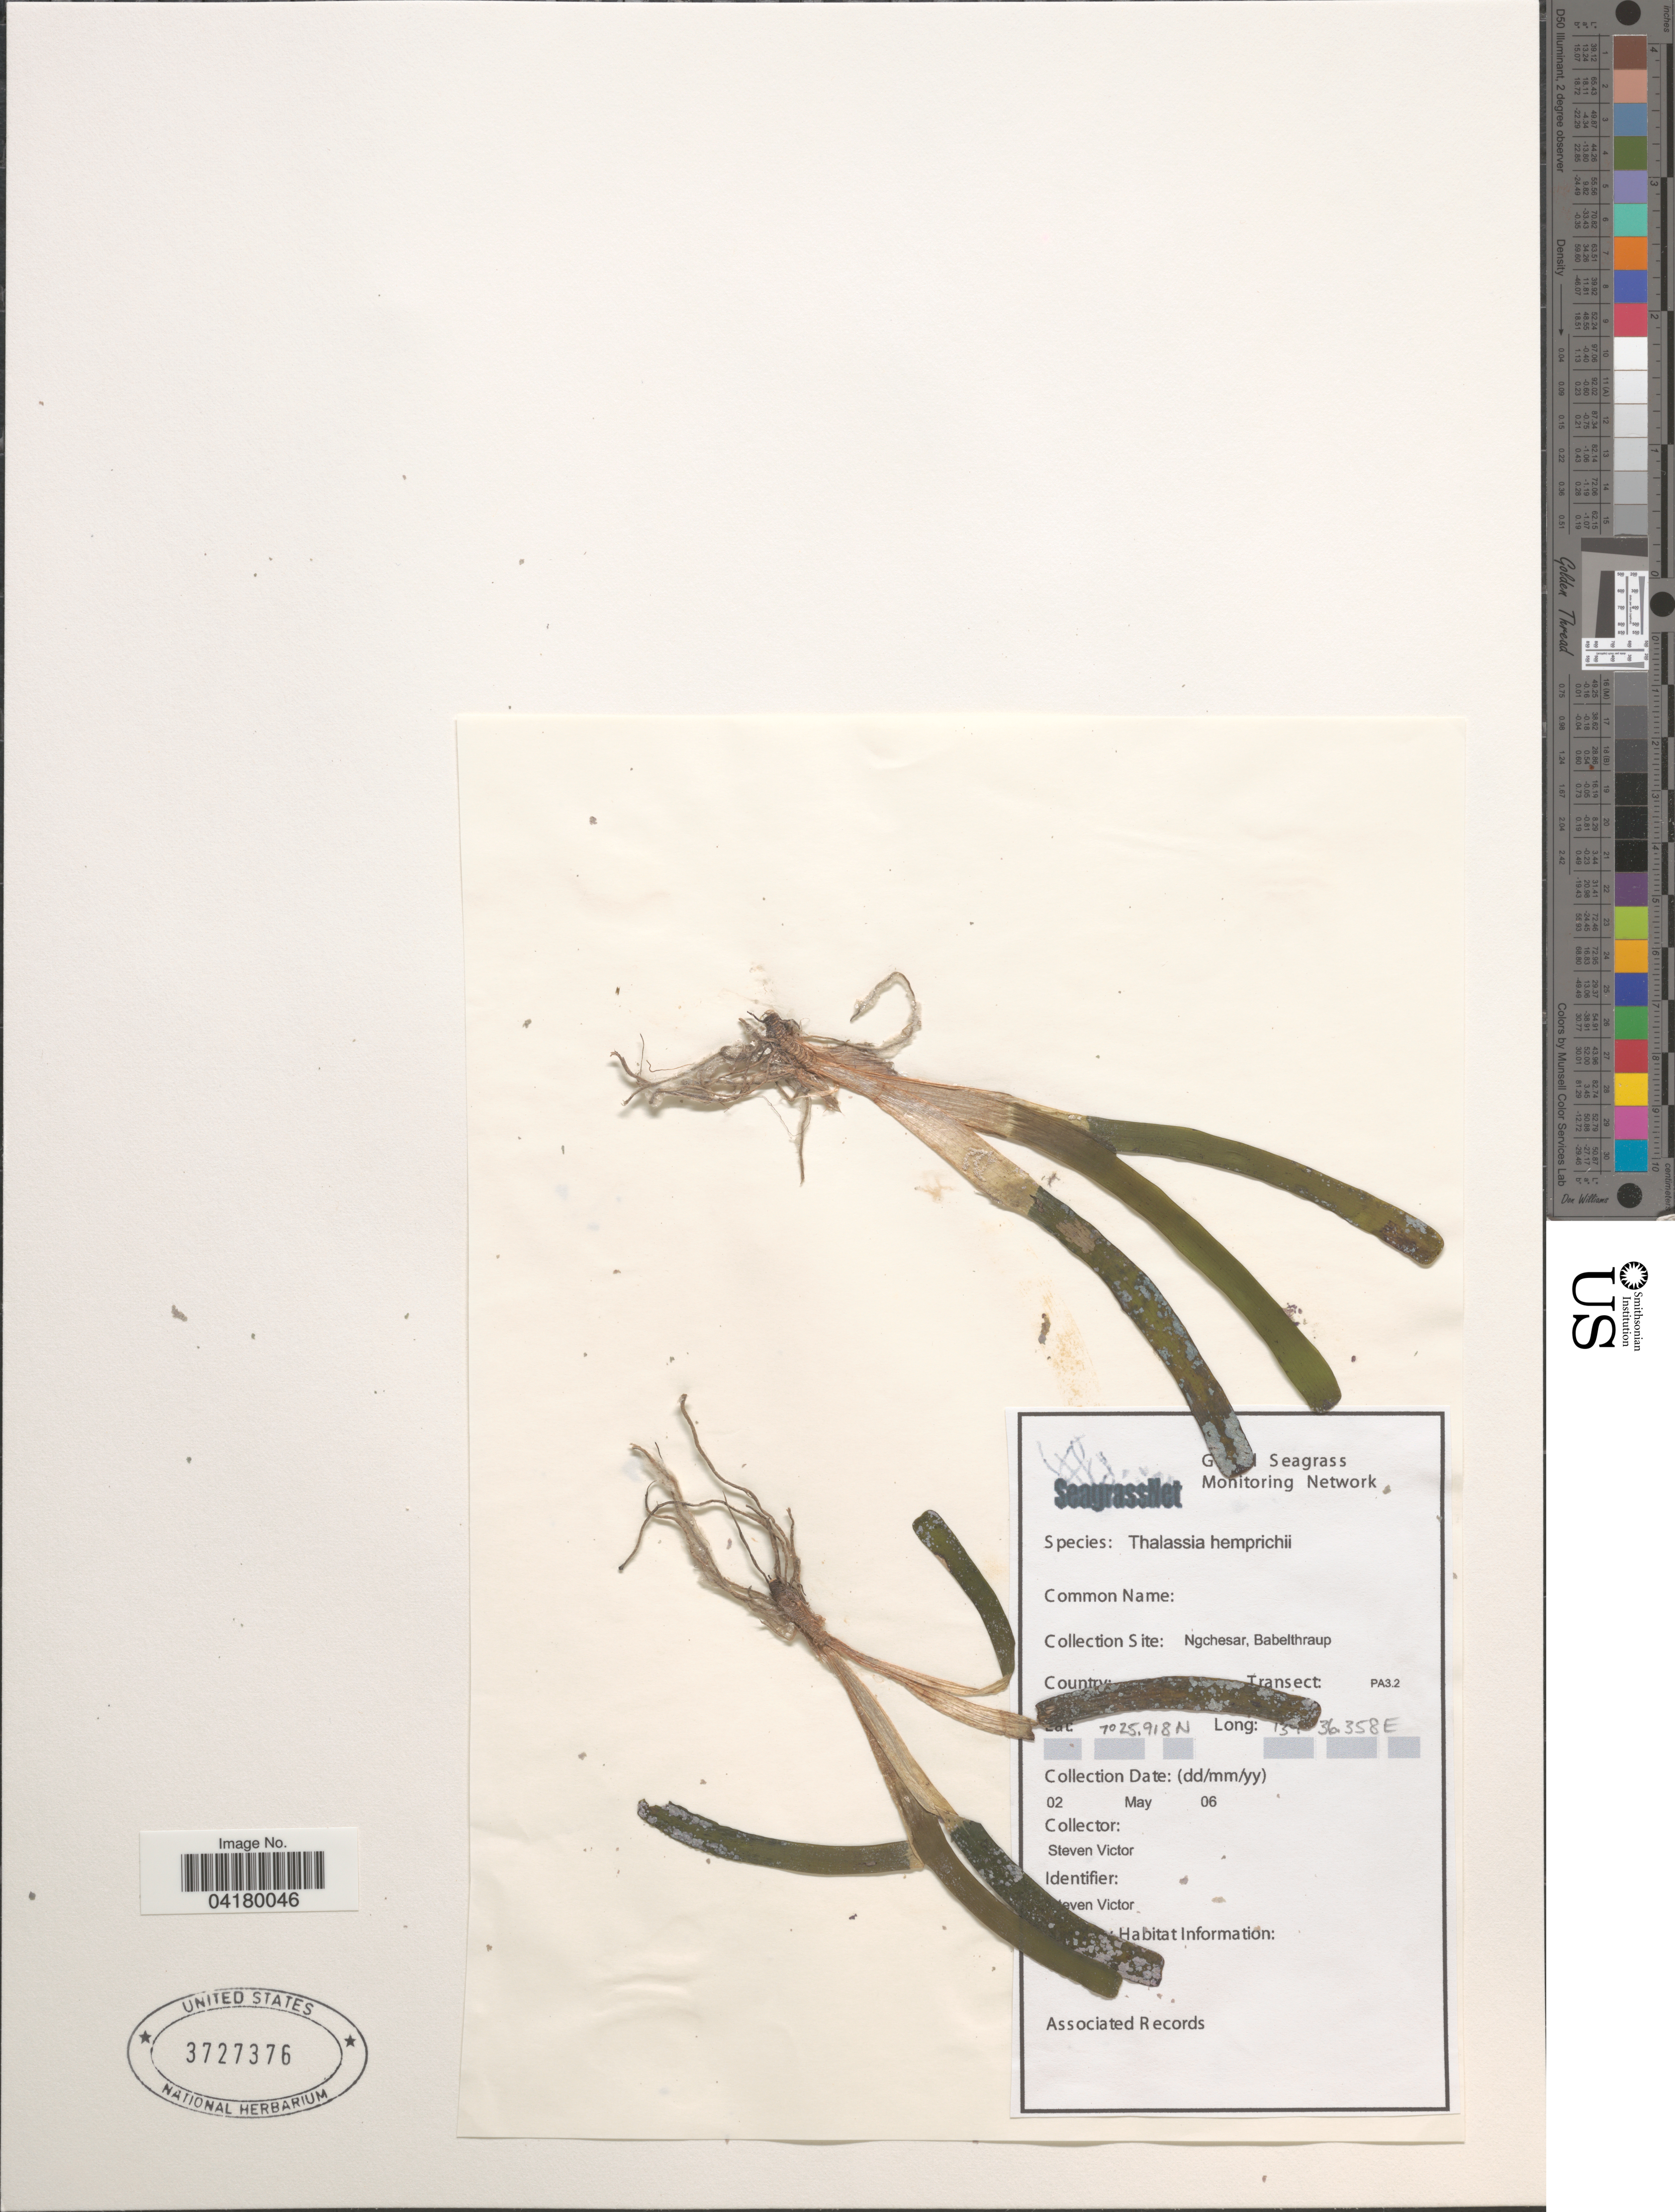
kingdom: Plantae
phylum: Tracheophyta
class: Liliopsida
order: Alismatales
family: Hydrocharitaceae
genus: Thalassia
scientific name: Thalassia hemprichii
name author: Asch.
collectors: S. Victor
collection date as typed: Transcribed d/m/y: 2/5/6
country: Palau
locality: Collection Site: Ngchesar, Babelthraup. Country: [illegible text]. Transect: PA3.2.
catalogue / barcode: US 3727376